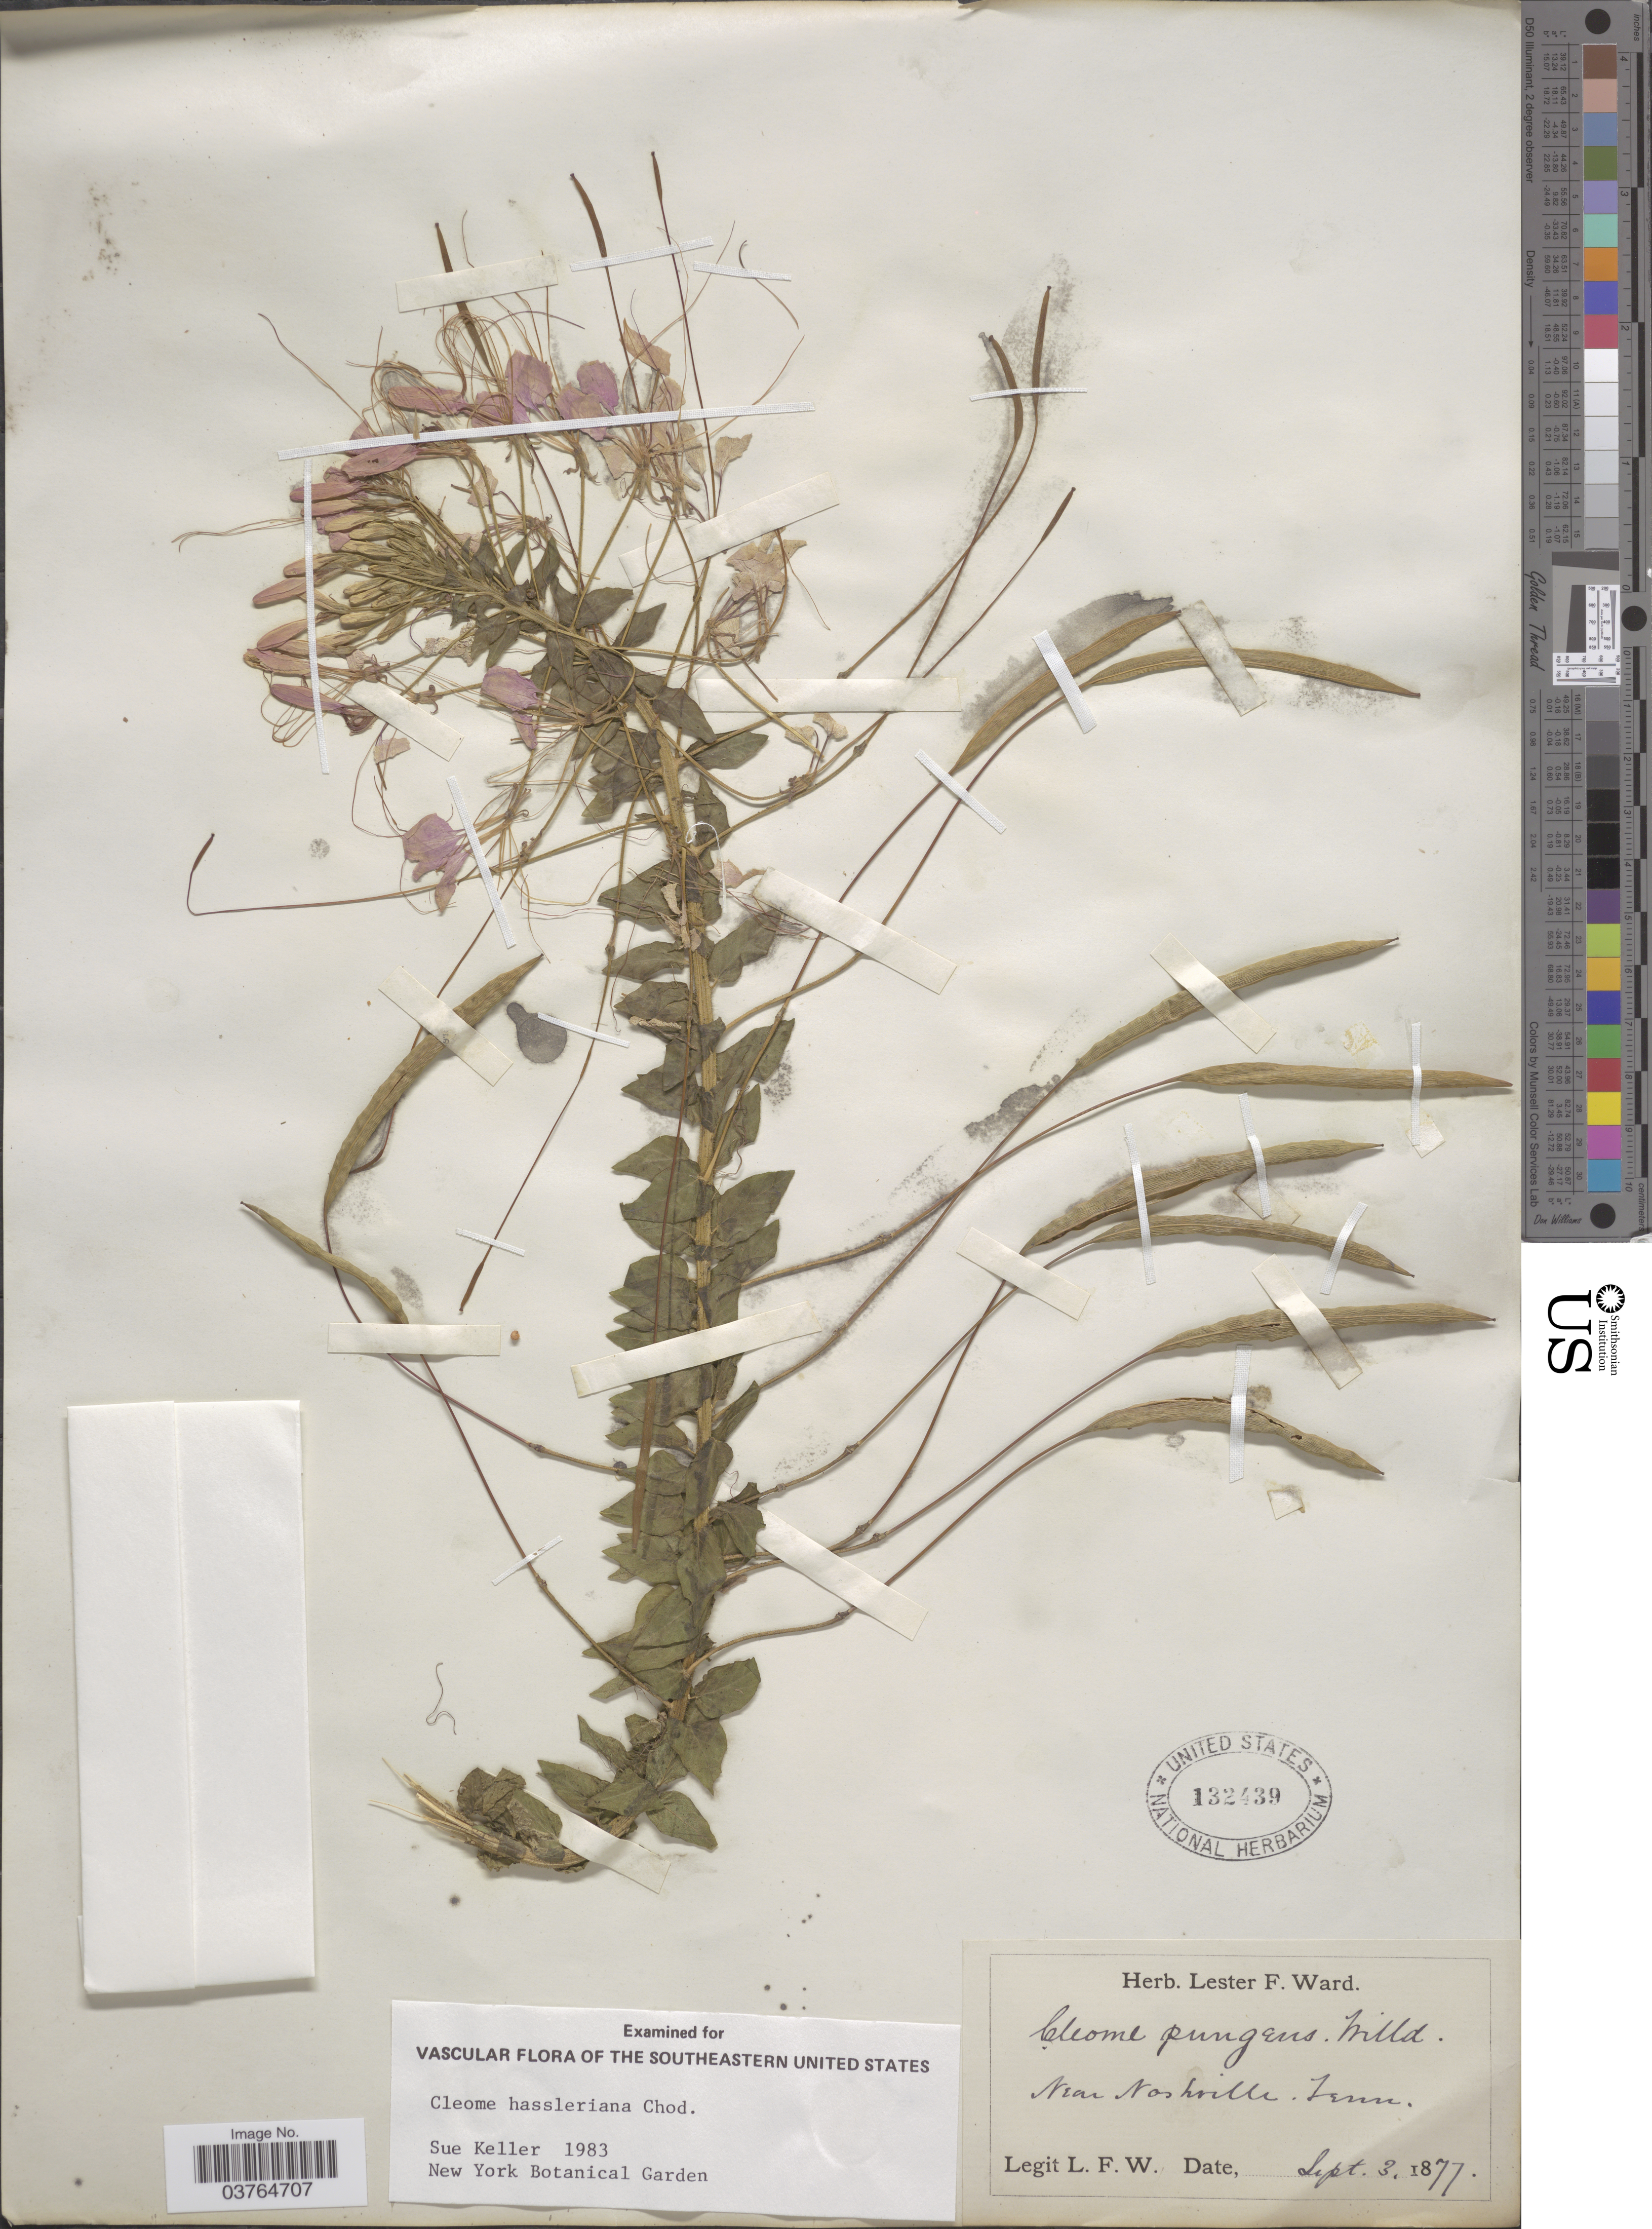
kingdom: Plantae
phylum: Tracheophyta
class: Magnoliopsida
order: Brassicales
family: Cleomaceae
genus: Tarenaya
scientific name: Tarenaya houtteana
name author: (Schltdl.) Soares Neto & Roalson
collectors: L. F. Ward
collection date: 1877-09-03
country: United States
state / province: Tennessee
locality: Near Nashville.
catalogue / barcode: US 132439